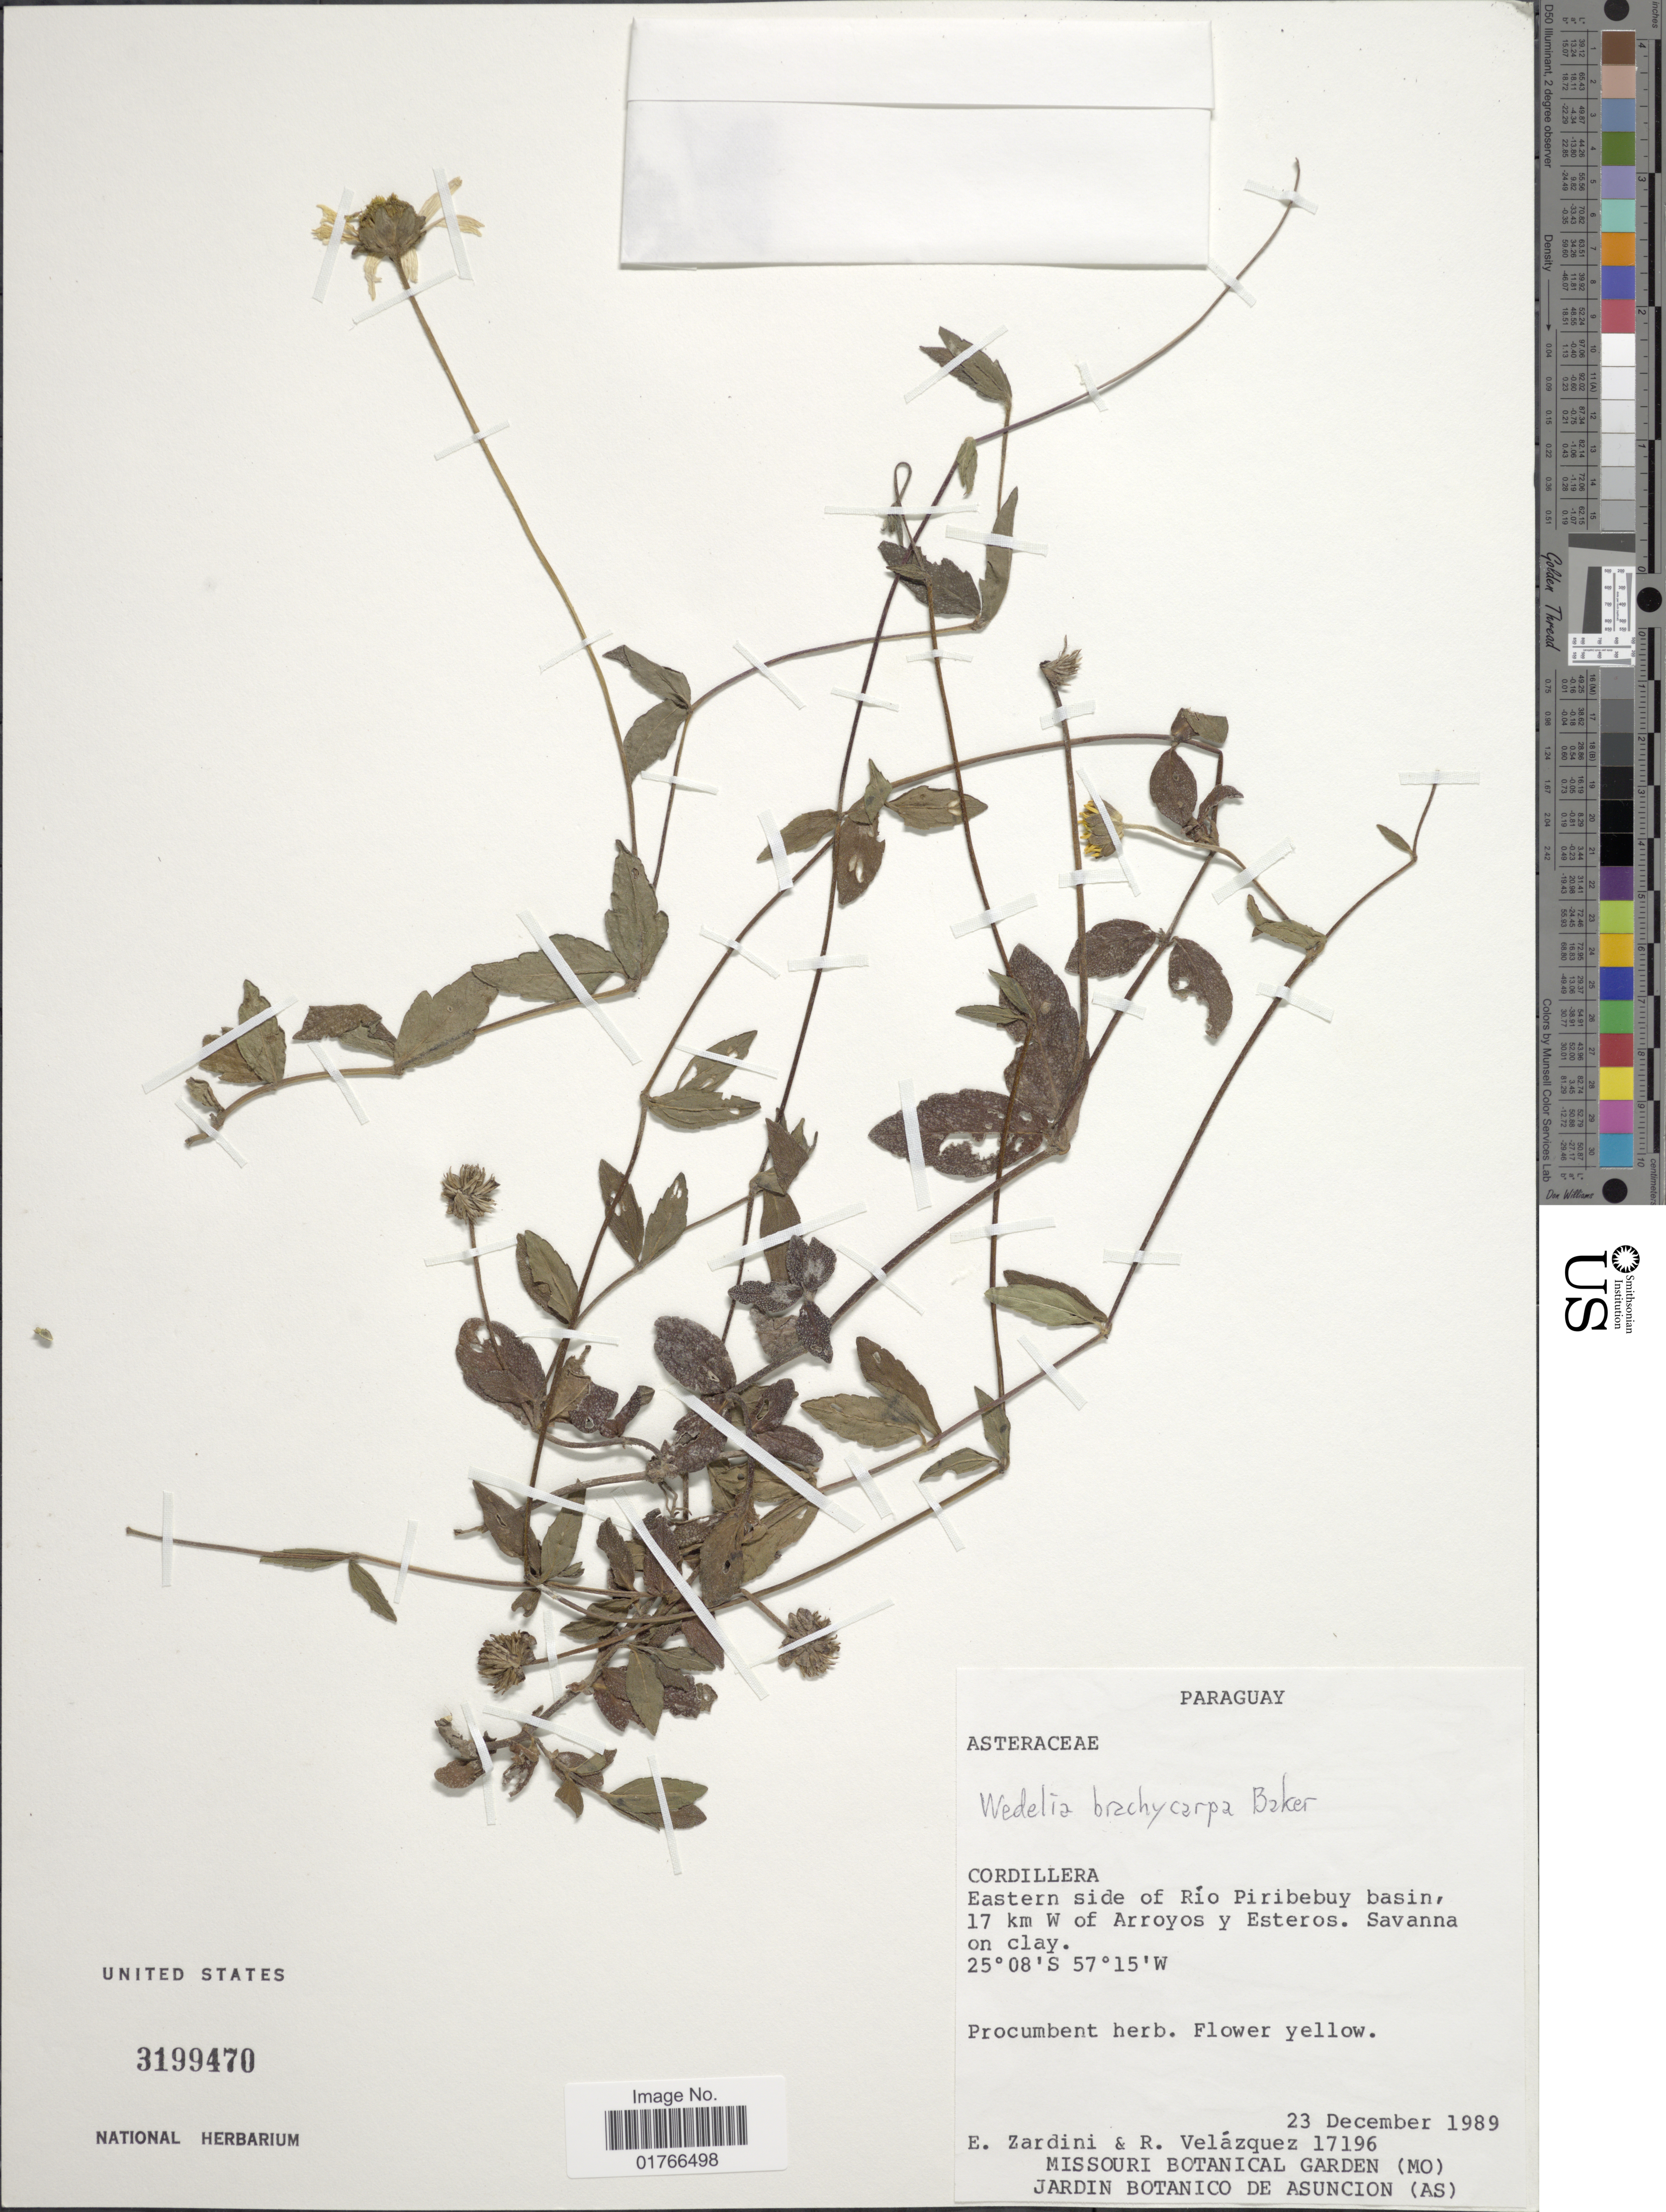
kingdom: Plantae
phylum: Tracheophyta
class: Magnoliopsida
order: Asterales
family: Asteraceae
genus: Sphagneticola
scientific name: Sphagneticola brachycarpa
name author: (Baker) Pruski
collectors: E. M. Zardini & R. Velázquez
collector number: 17196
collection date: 1989-12-23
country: Paraguay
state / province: Cordillera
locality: Eastern side of Rio Piribebuy basin, 17 km W of Arroyos y Esteros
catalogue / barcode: US 3199470